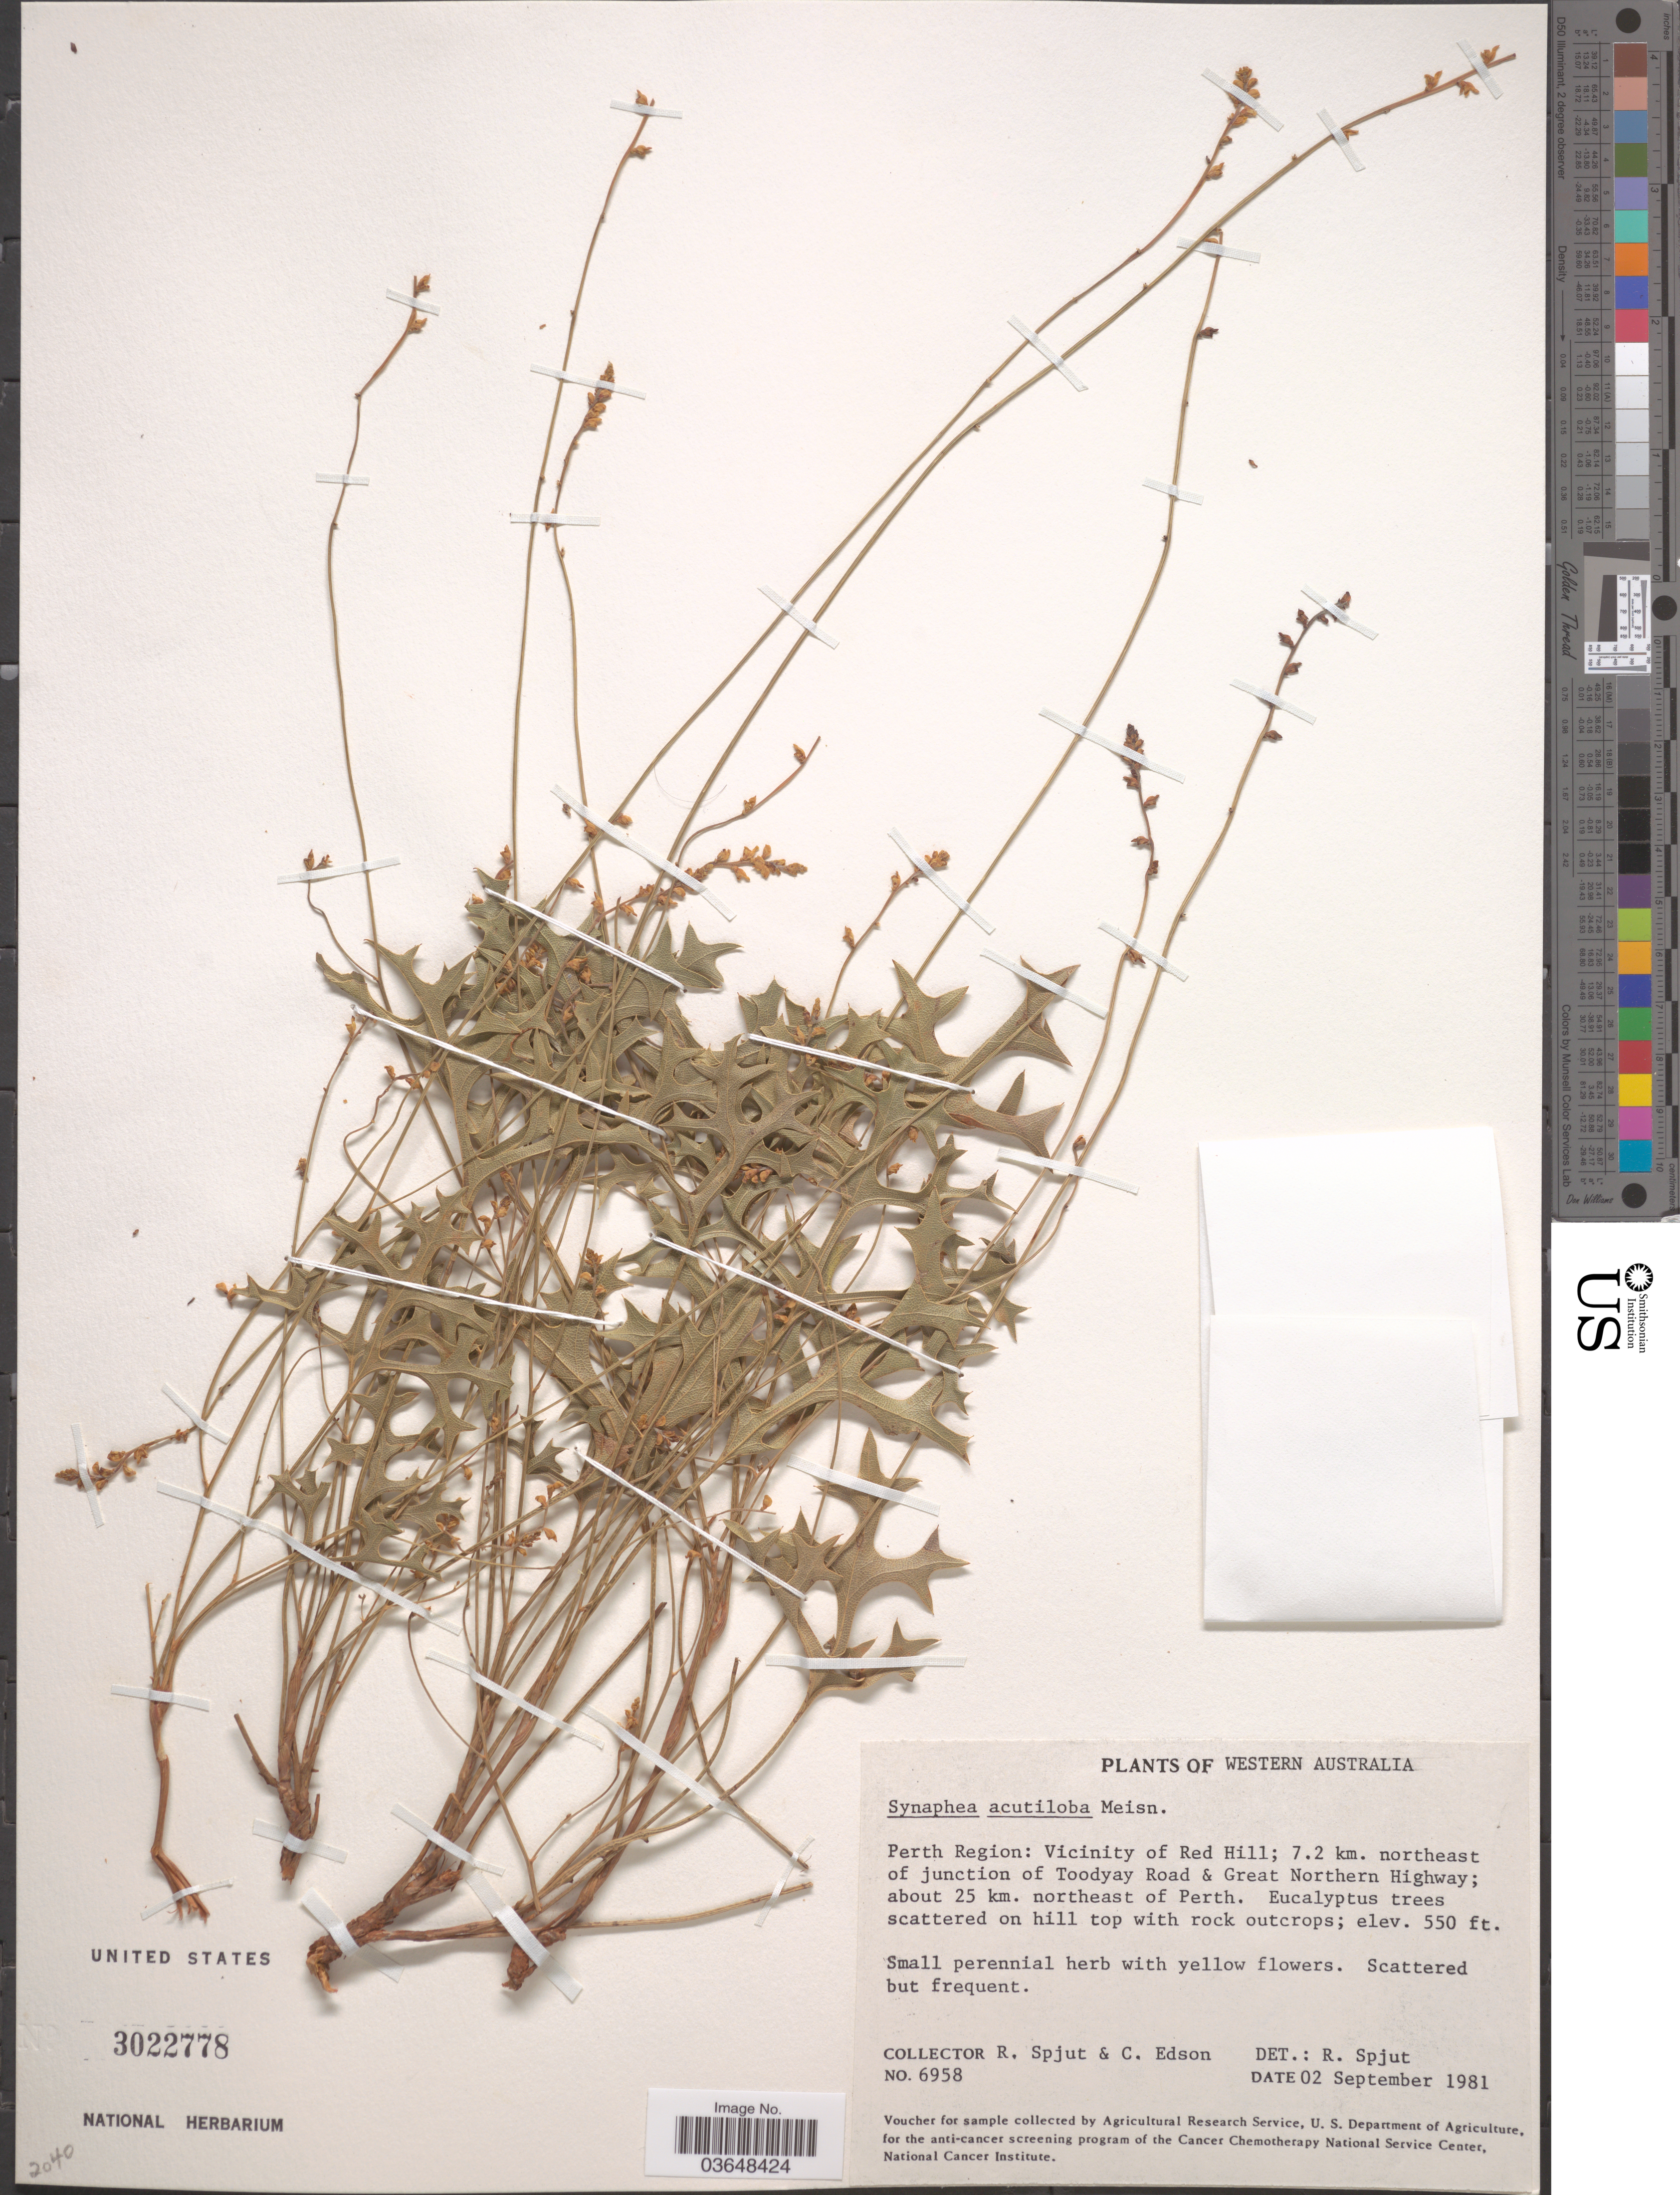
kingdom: Plantae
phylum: Tracheophyta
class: Magnoliopsida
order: Proteales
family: Proteaceae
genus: Synaphea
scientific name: Synaphea acutiloba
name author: Meisn.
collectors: R. Spjut & C. Edson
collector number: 6958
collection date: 1981-09-02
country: Australia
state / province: Western Australia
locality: Perth Region: Vicinity of Red Hill; 7.2 km. northeast of junction of Toodyay Road & Great Northern Highway; about 25 km. northeast of Perth.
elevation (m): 168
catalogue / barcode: US 3022778